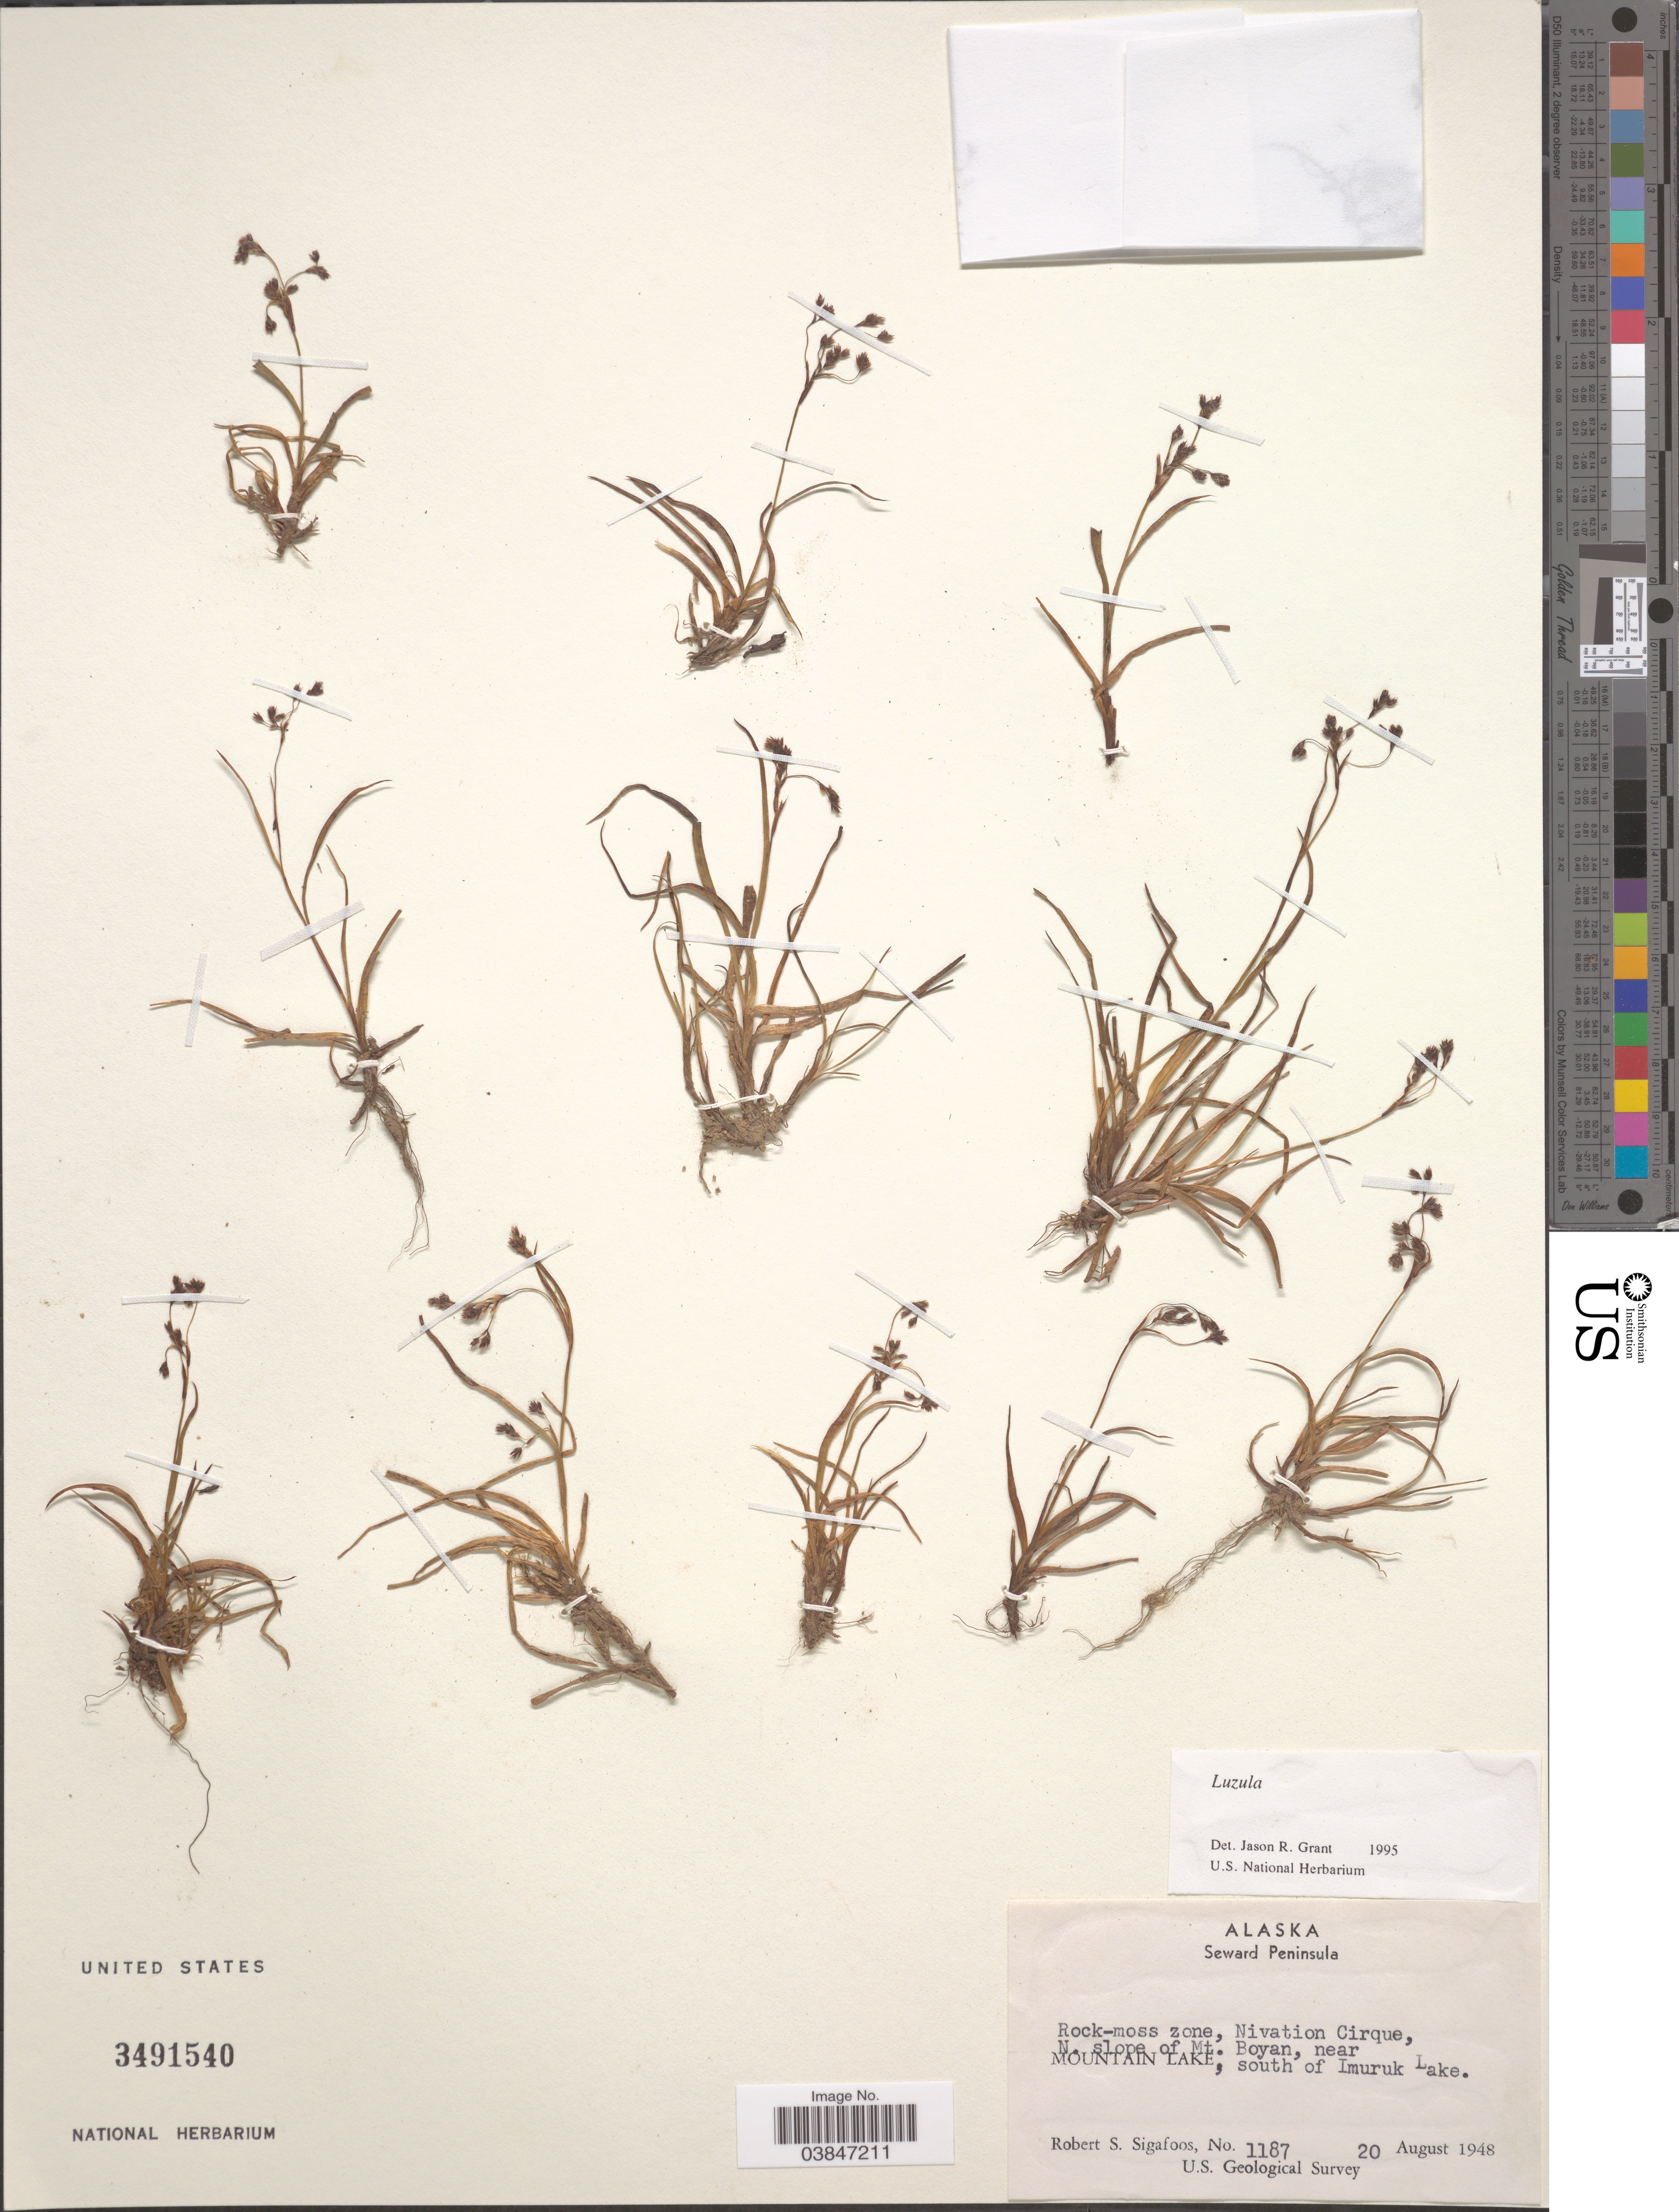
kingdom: Plantae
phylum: Tracheophyta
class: Liliopsida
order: Poales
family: Juncaceae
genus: Luzula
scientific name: Luzula sp.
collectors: R. Sigafoos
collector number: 1187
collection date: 1948-08-20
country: United States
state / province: Alaska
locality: Seward Peninsula. Nivation Cirque, N. slope of Mt. Boyan, near Mountain Lake, south of Imuruk Lake.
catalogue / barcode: US 3491540